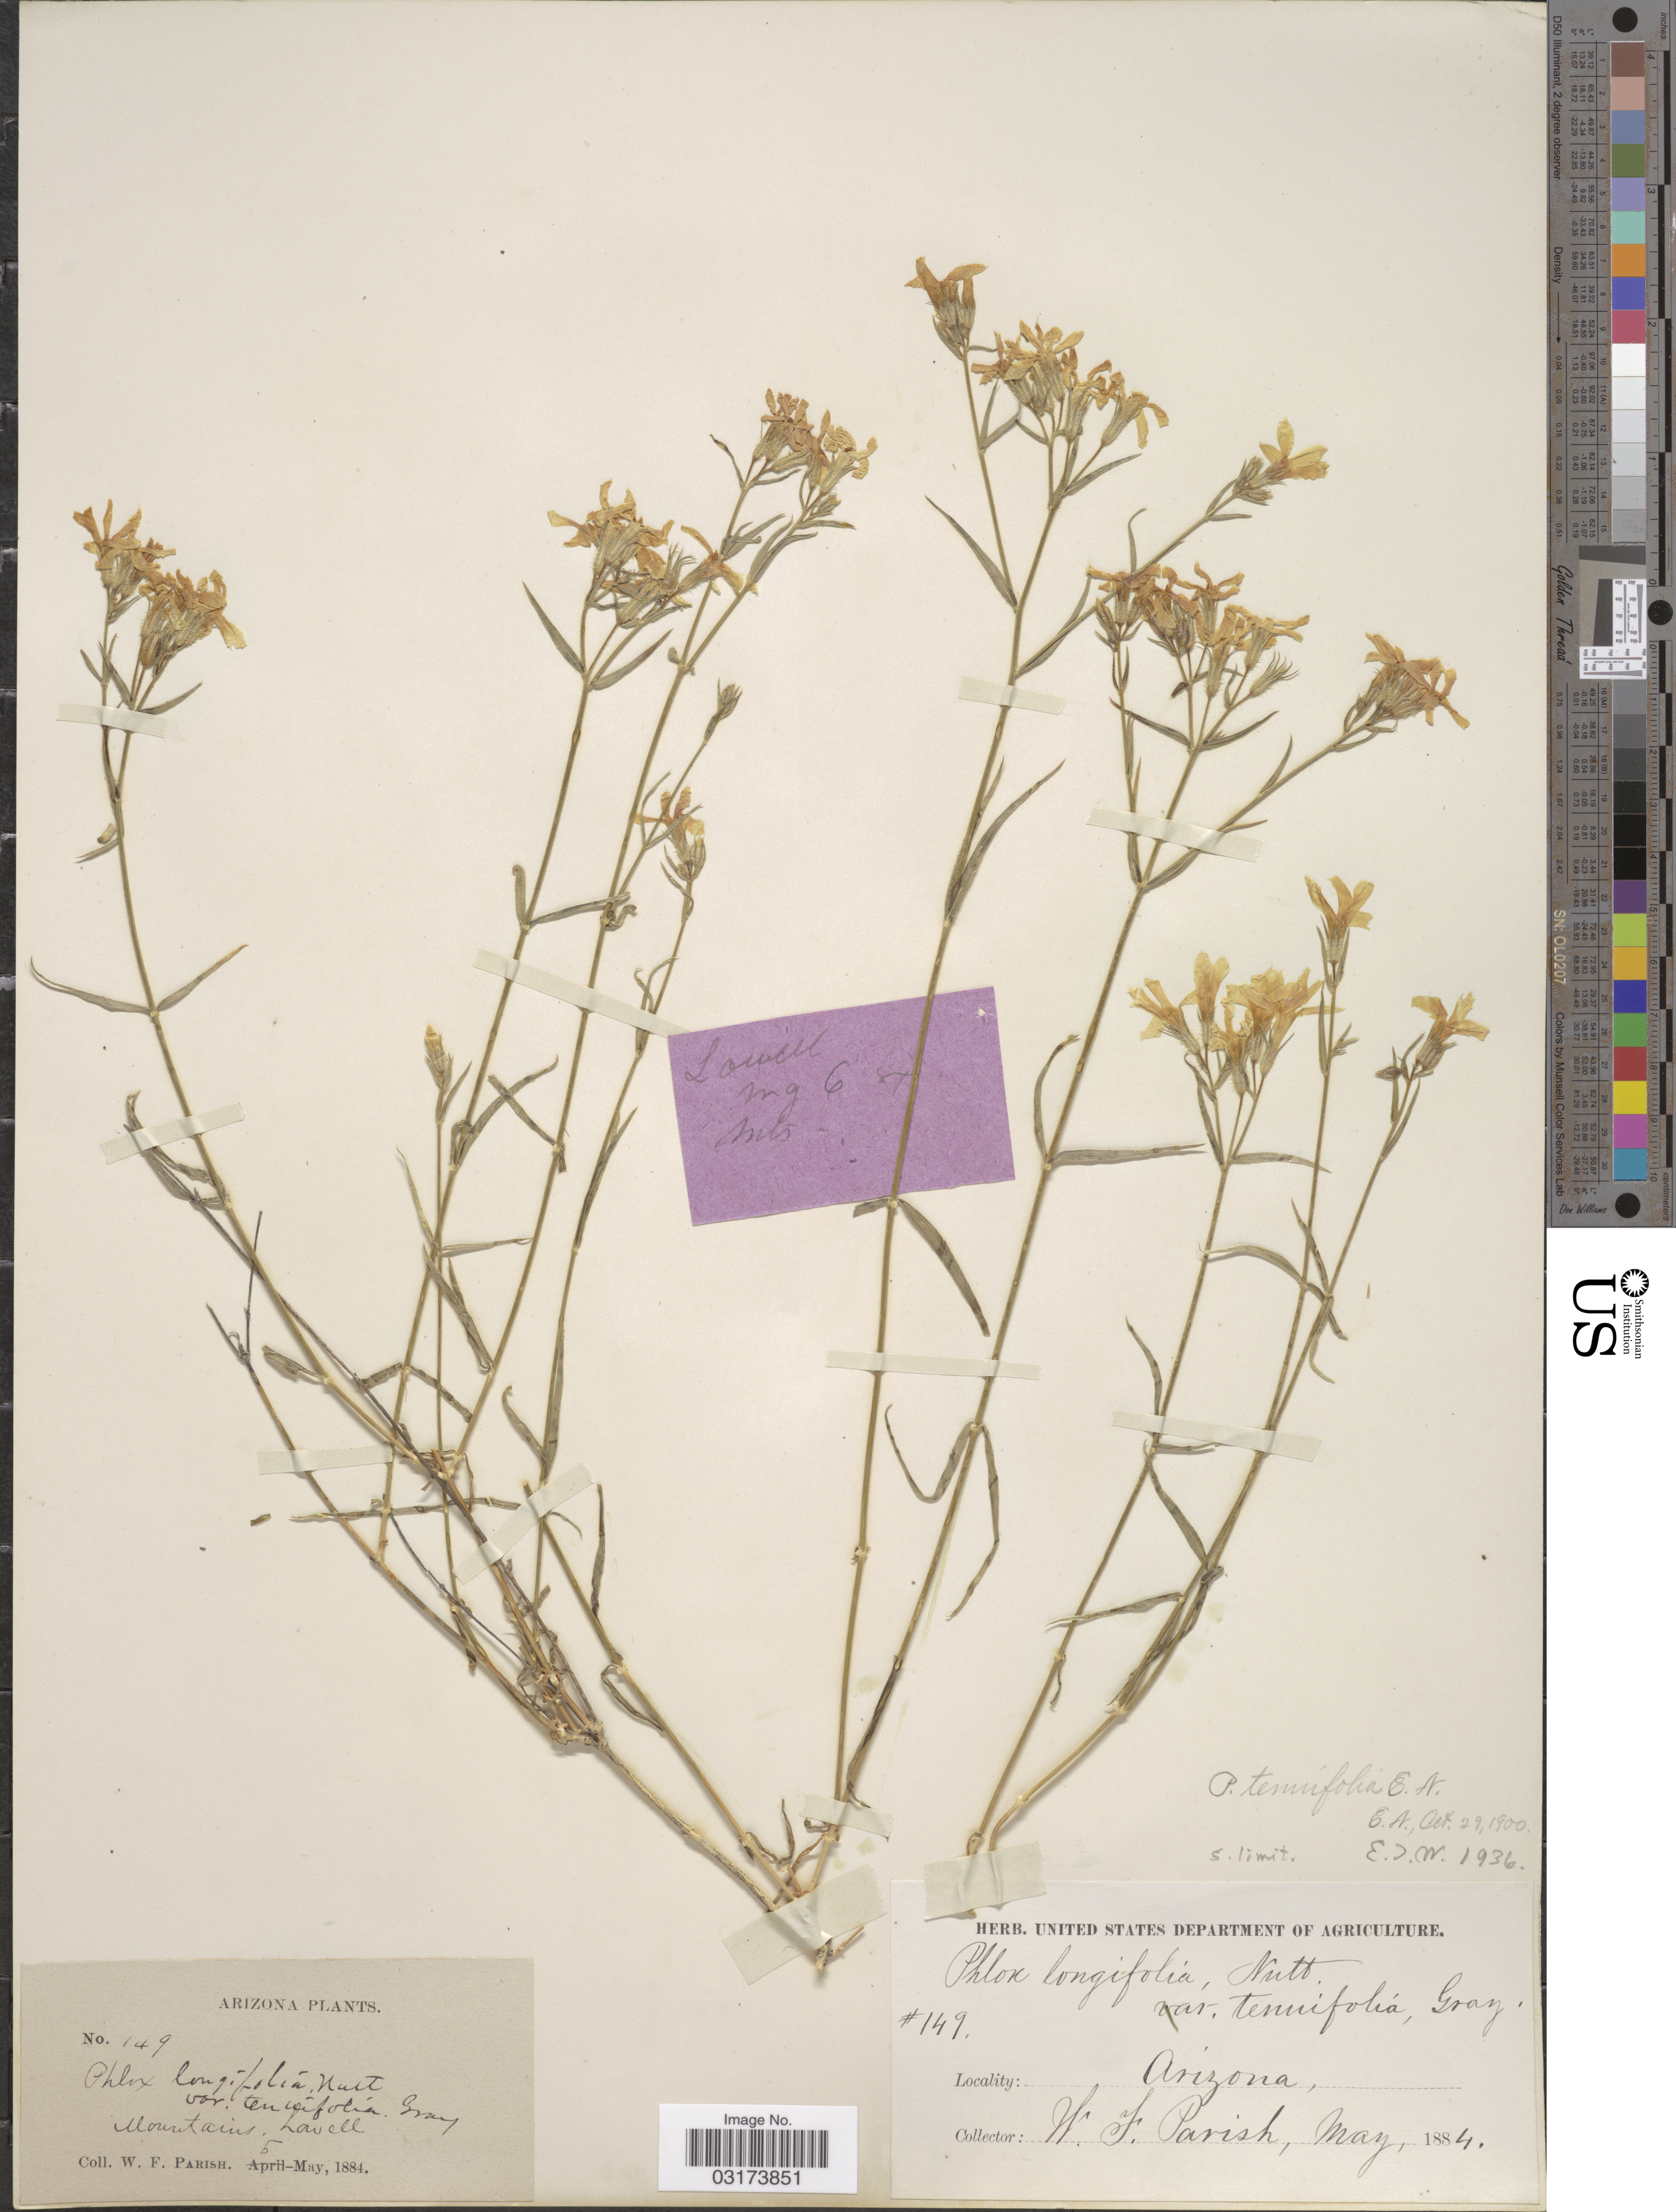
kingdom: Plantae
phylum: Tracheophyta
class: Magnoliopsida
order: Ericales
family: Polemoniaceae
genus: Phlox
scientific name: Phlox tenuifolia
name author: E.E. Nelson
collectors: W. F. Parish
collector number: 149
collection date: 1884-05-05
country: United States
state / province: Arizona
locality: Mountains, Lowell.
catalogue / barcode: US 103217